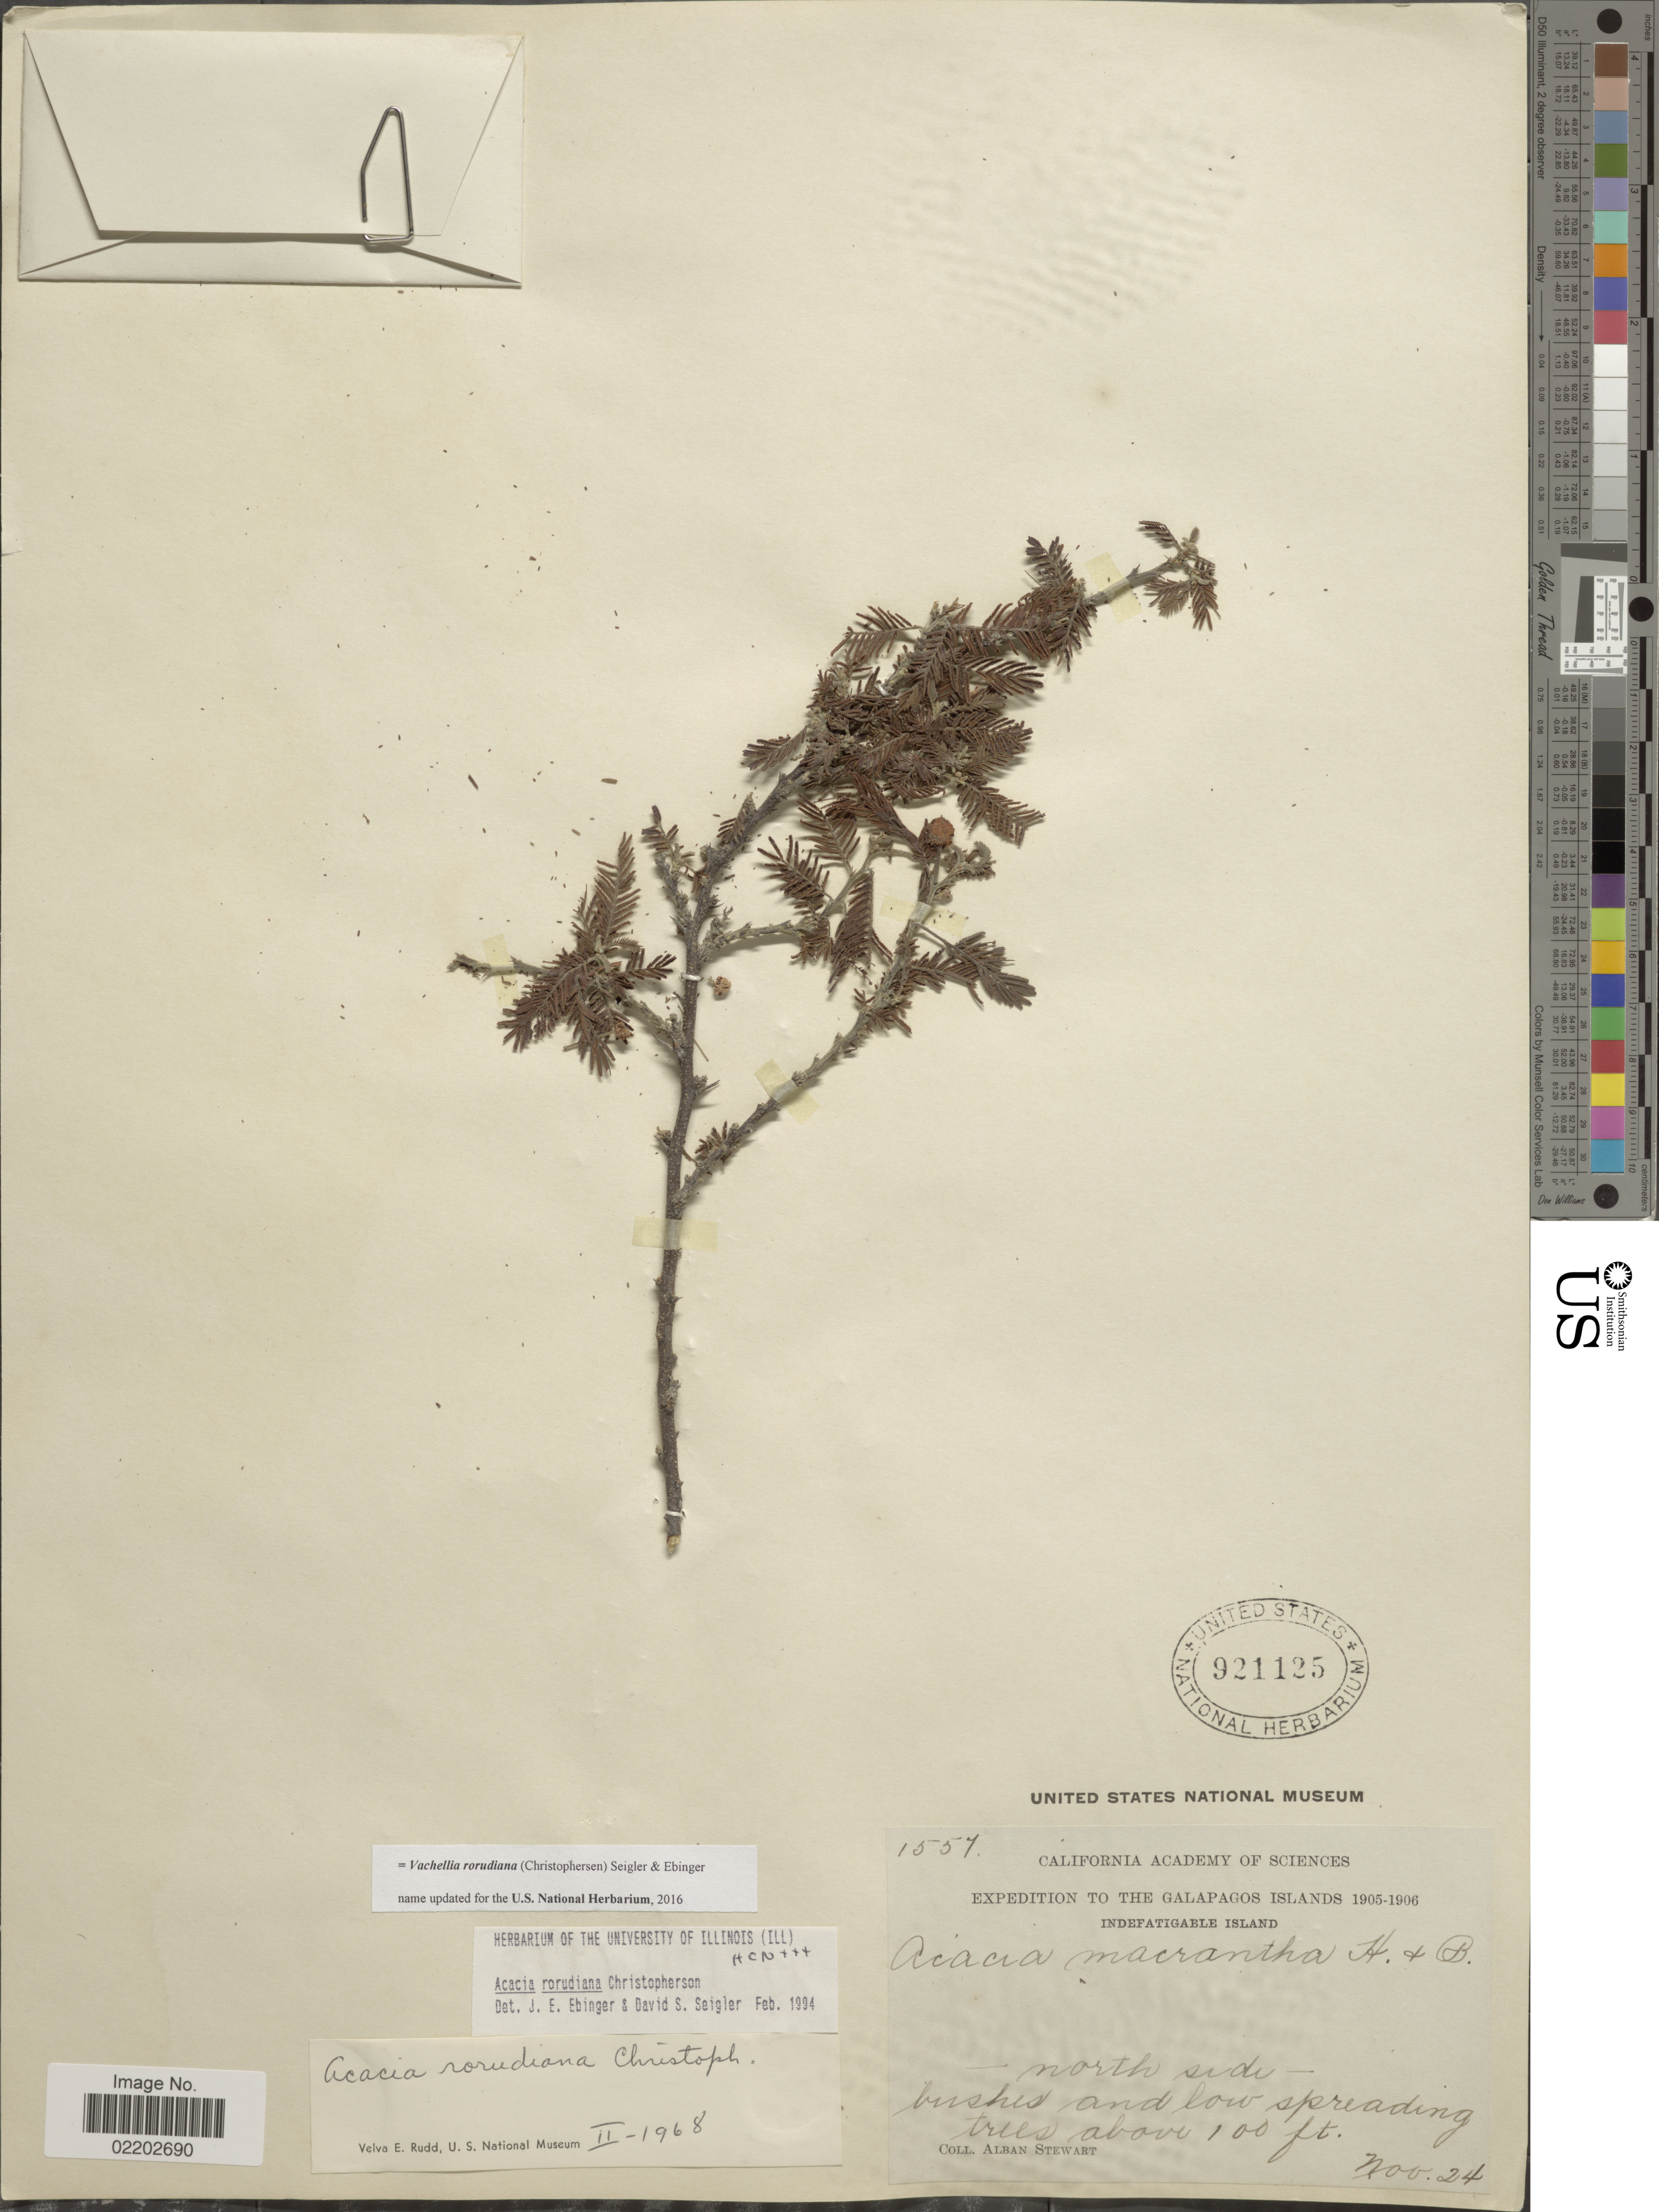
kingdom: Plantae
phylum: Tracheophyta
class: Magnoliopsida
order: Fabales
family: Fabaceae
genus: Vachellia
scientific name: Vachellia rorudiana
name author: (Christoph.) Seigler & Ebinger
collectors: A. Stewart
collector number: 1557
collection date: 1905-11-24/1906-11-24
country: Ecuador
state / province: Colón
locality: Galapagos Islands, Indefatigable Island, north side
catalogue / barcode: US 921125